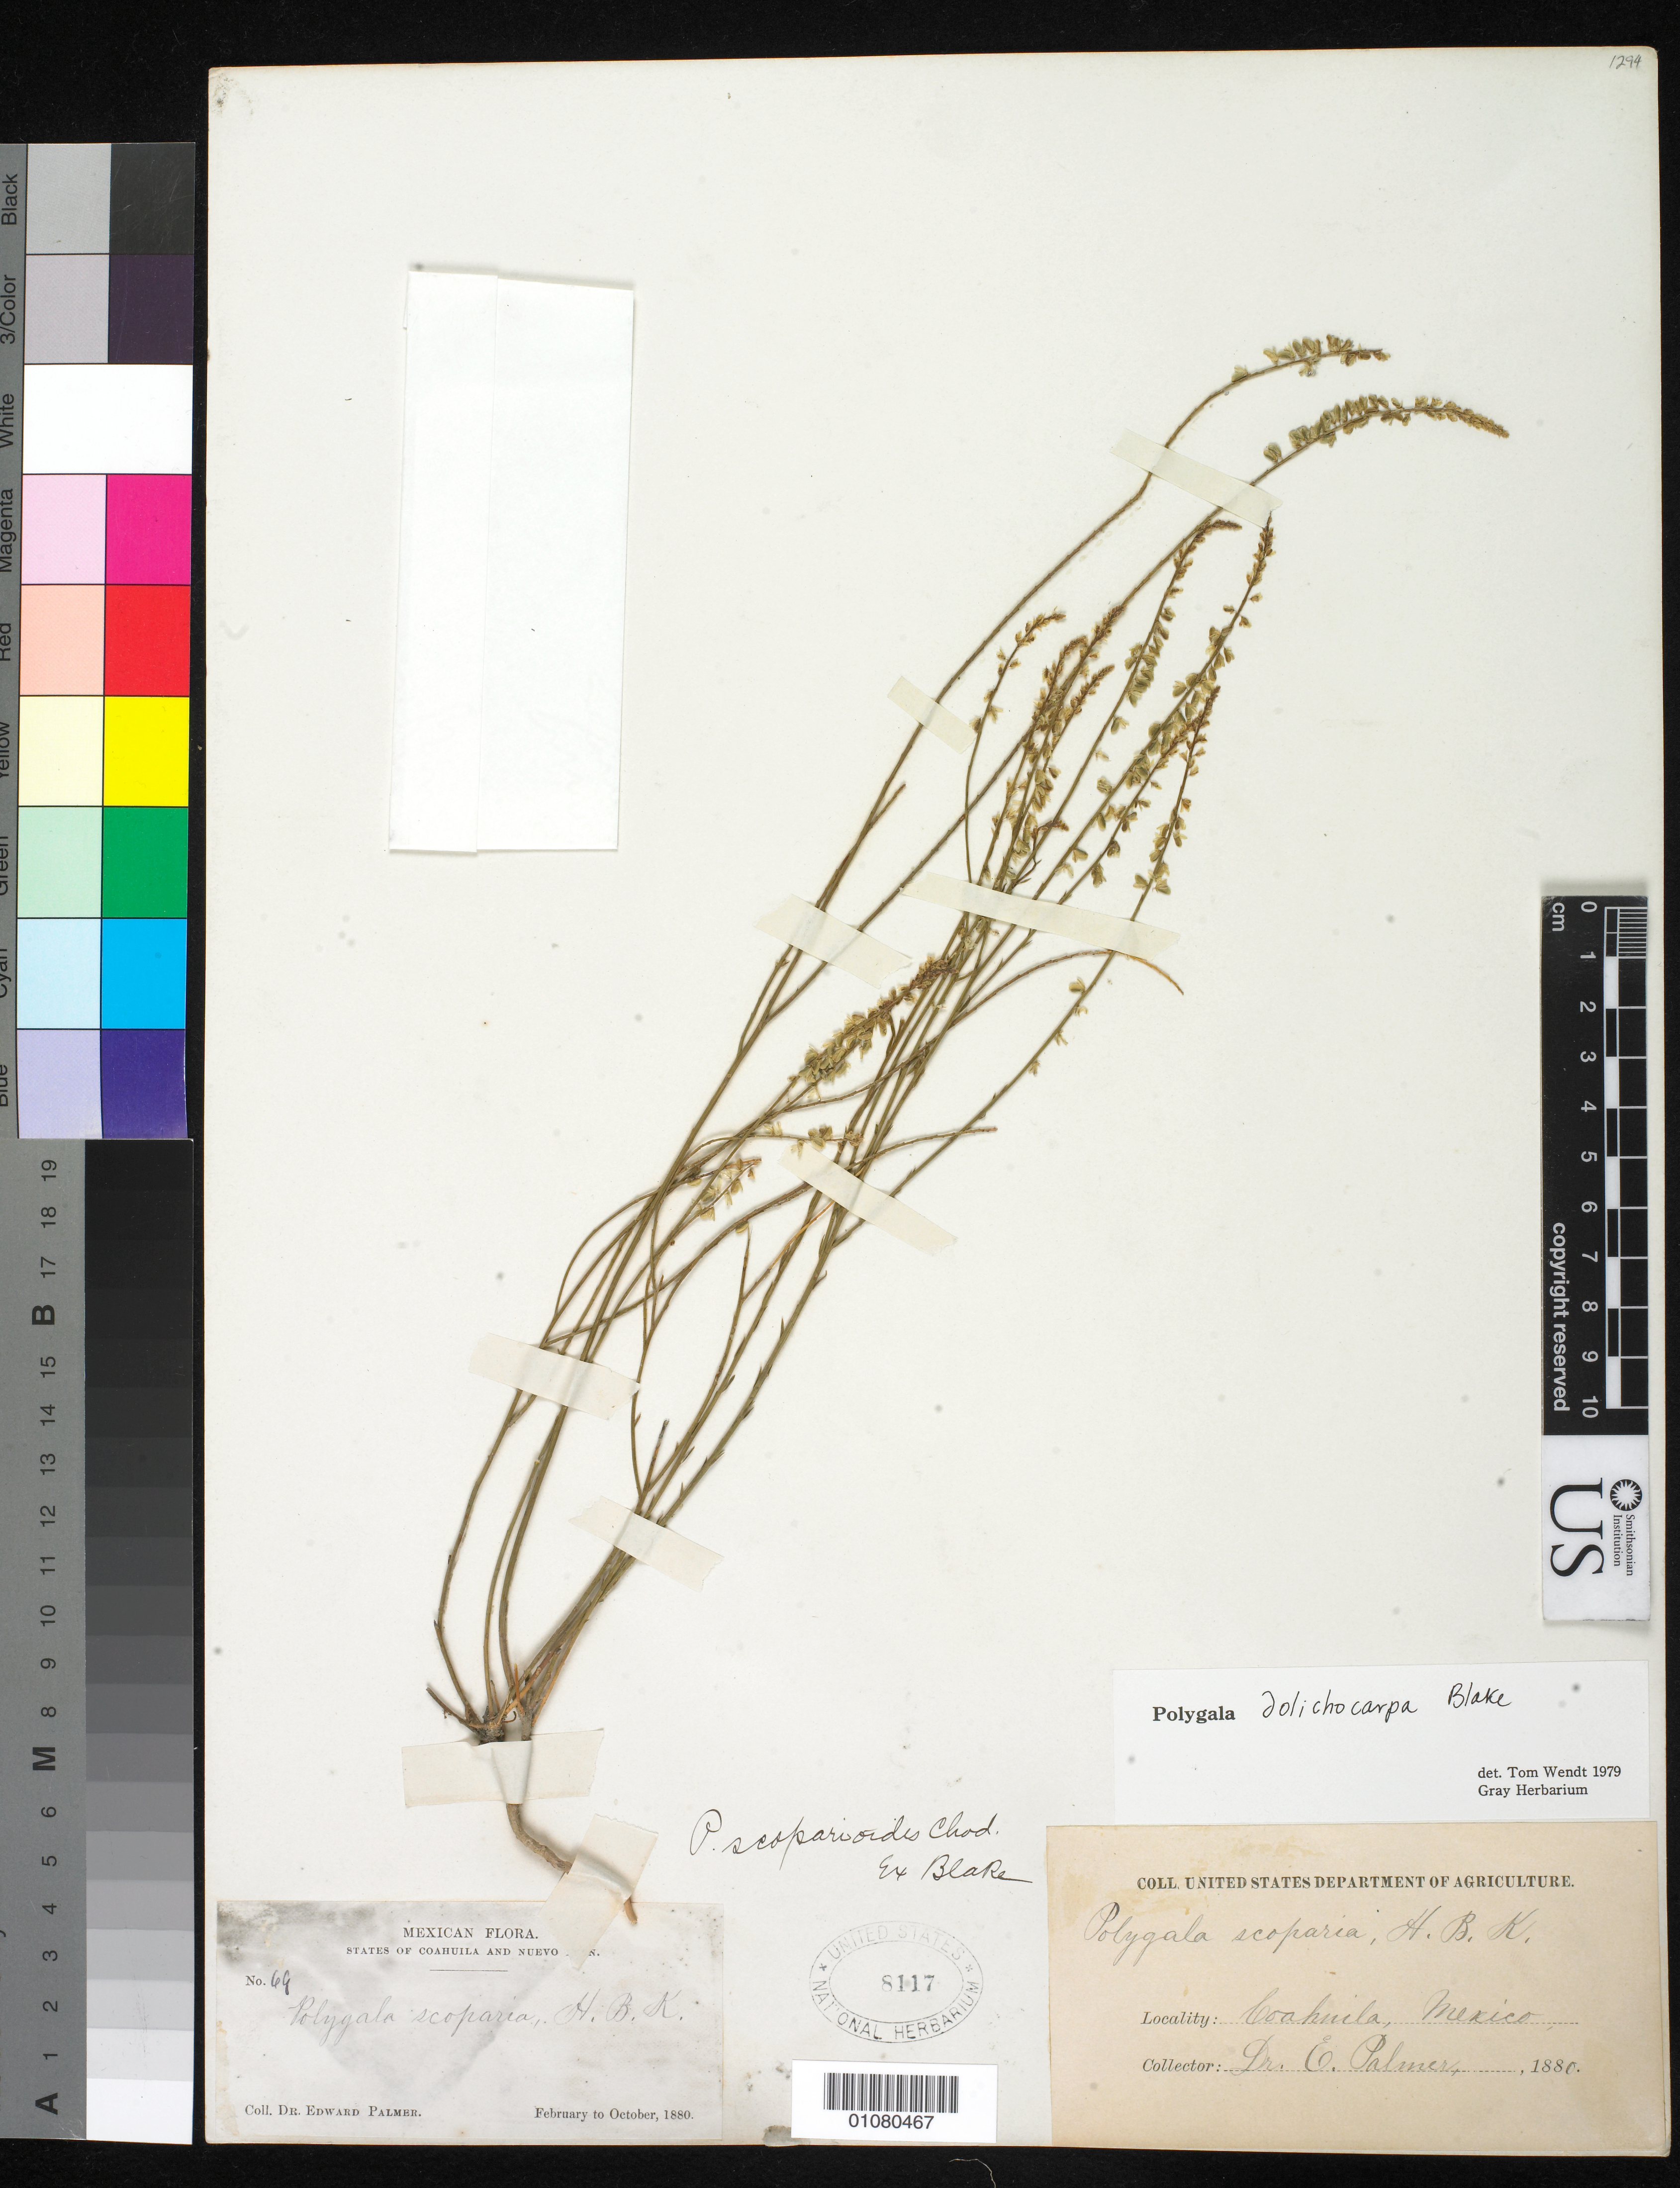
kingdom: Plantae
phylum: Tracheophyta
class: Magnoliopsida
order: Fabales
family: Polygalaceae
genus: Polygala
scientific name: Polygala dolichocarpa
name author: S.F. Blake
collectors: E. Palmer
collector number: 69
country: Mexico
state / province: Coahuila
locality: Coahuila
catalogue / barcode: US 8117